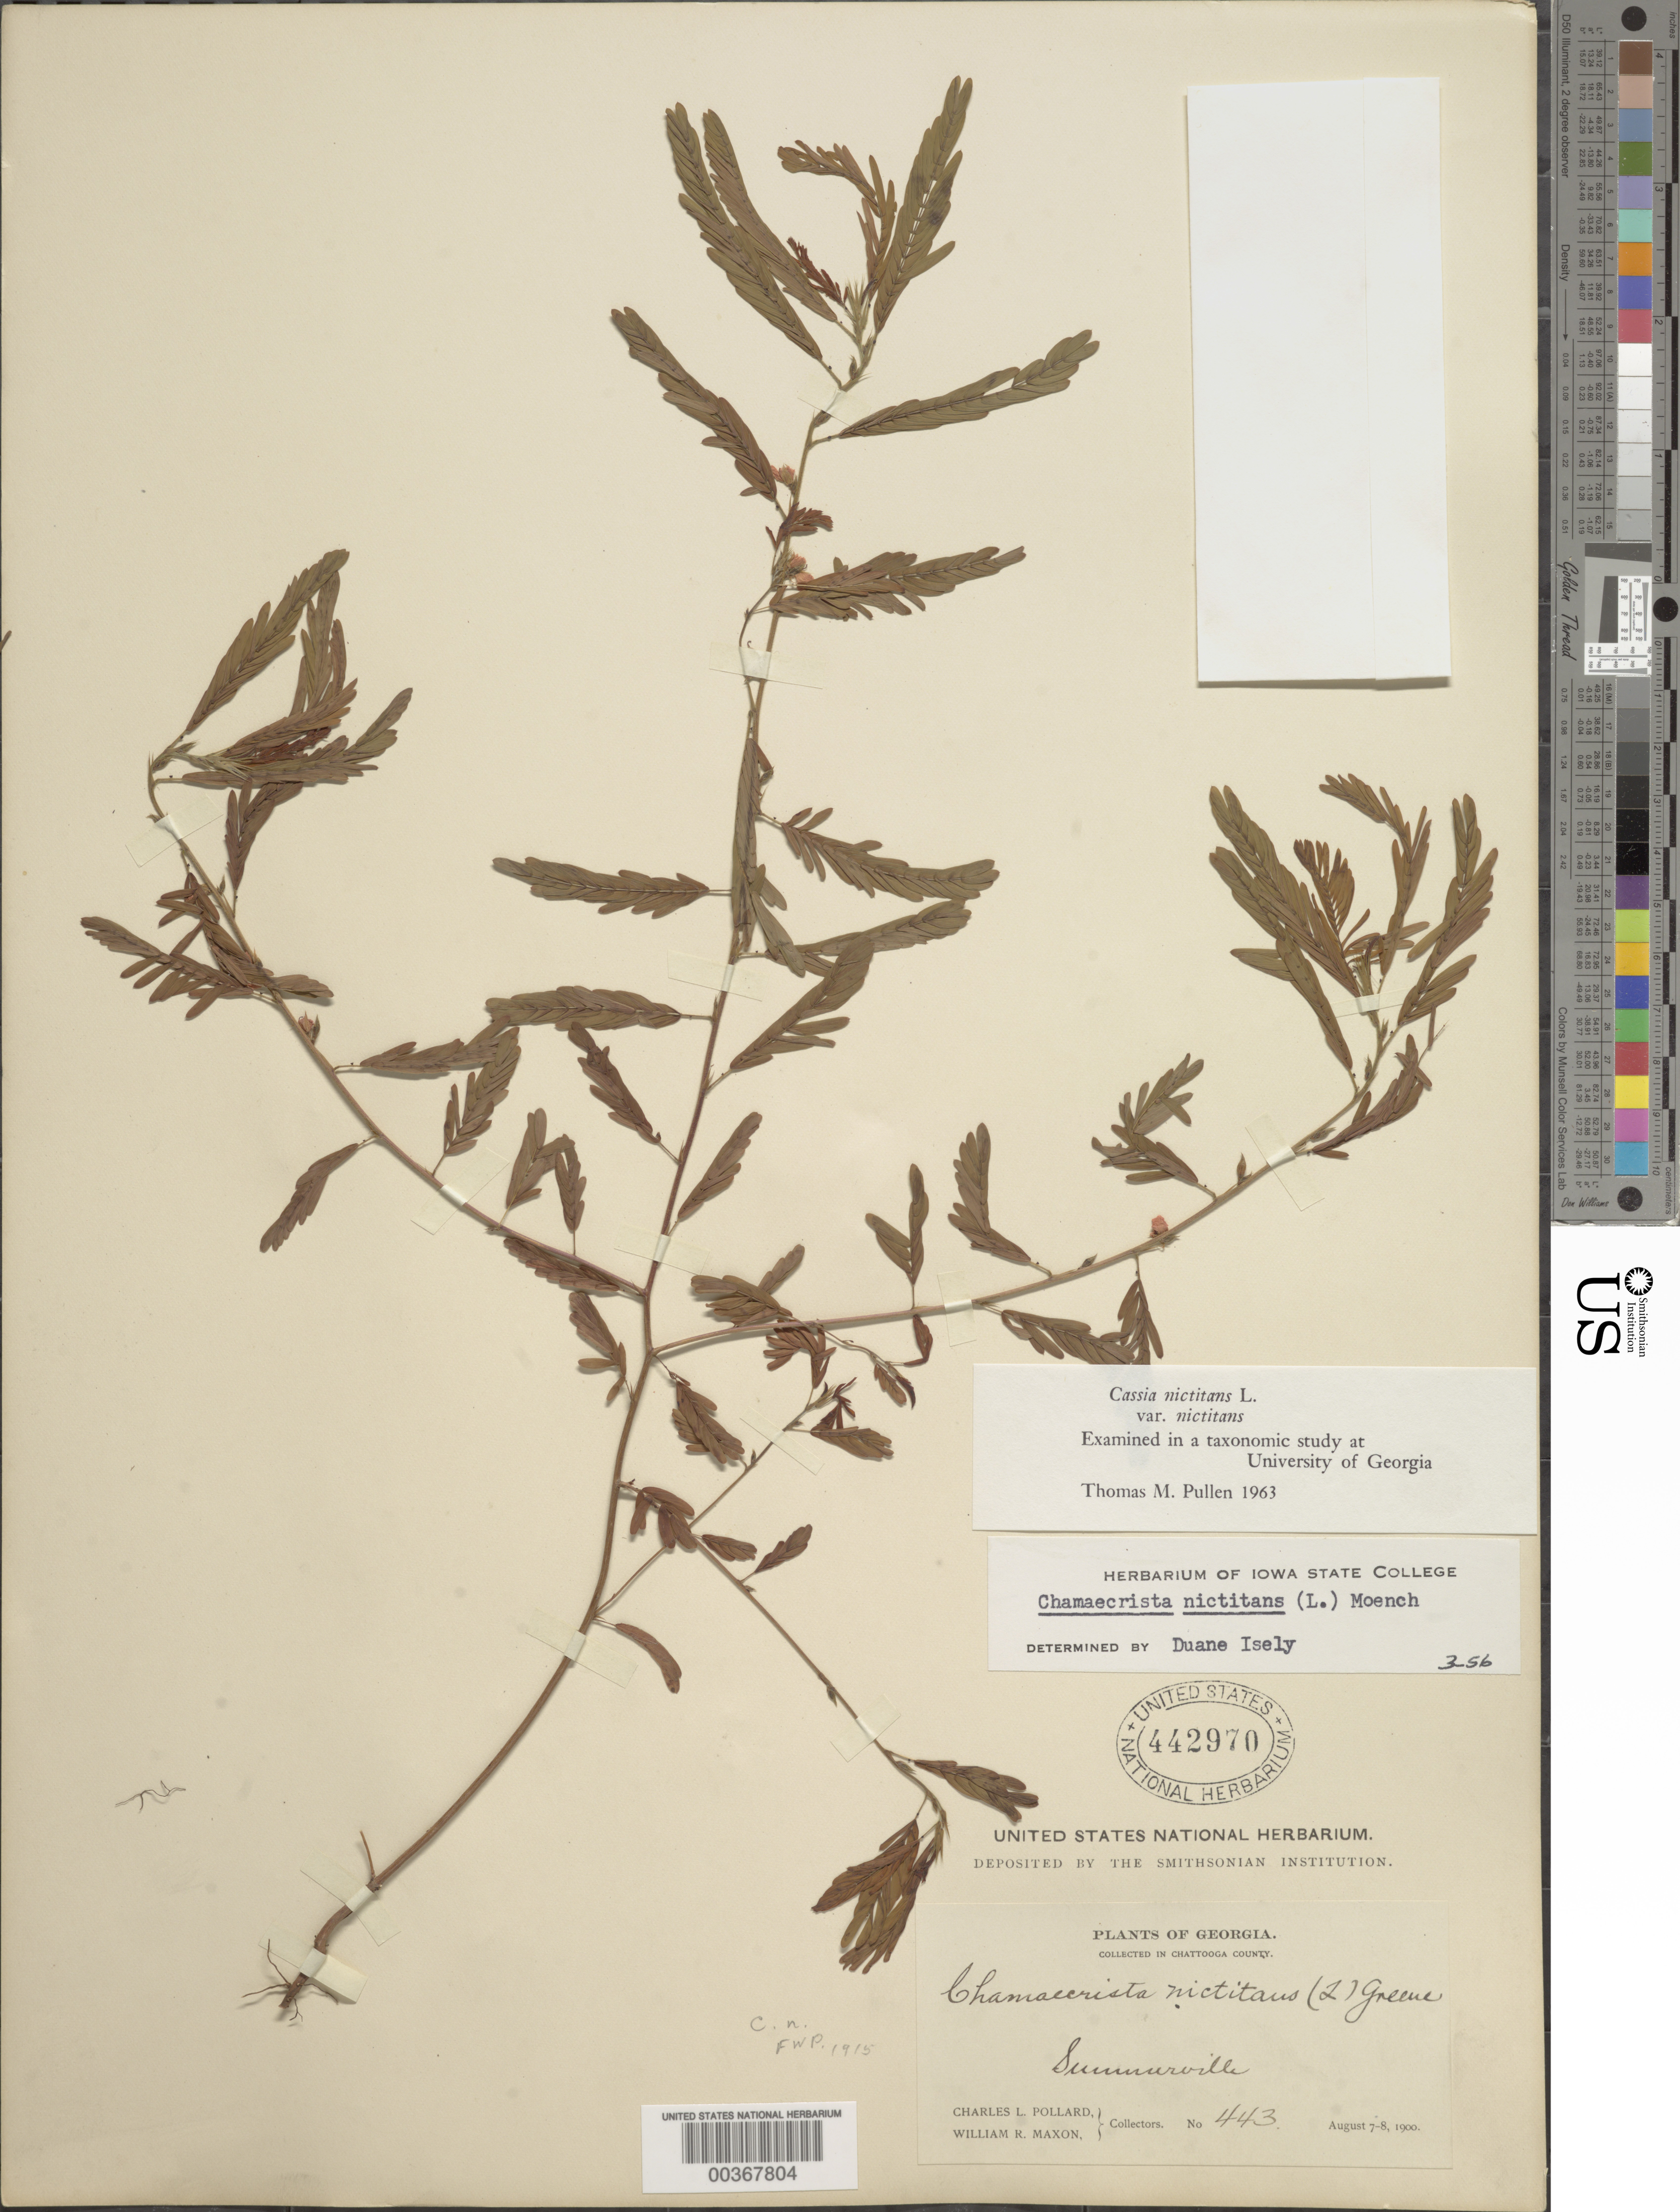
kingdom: Plantae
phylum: Tracheophyta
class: Magnoliopsida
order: Fabales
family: Fabaceae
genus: Chamaecrista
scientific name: Chamaecrista nictitans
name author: (L.) Moench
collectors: C. L. Pollard & W. R. Maxon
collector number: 443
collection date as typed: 07 Aug 1900 to 08 Aug 1900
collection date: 1900-08-07/1900-08-08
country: United States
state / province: Georgia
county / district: Chattooga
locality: Summerville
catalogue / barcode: US 442970